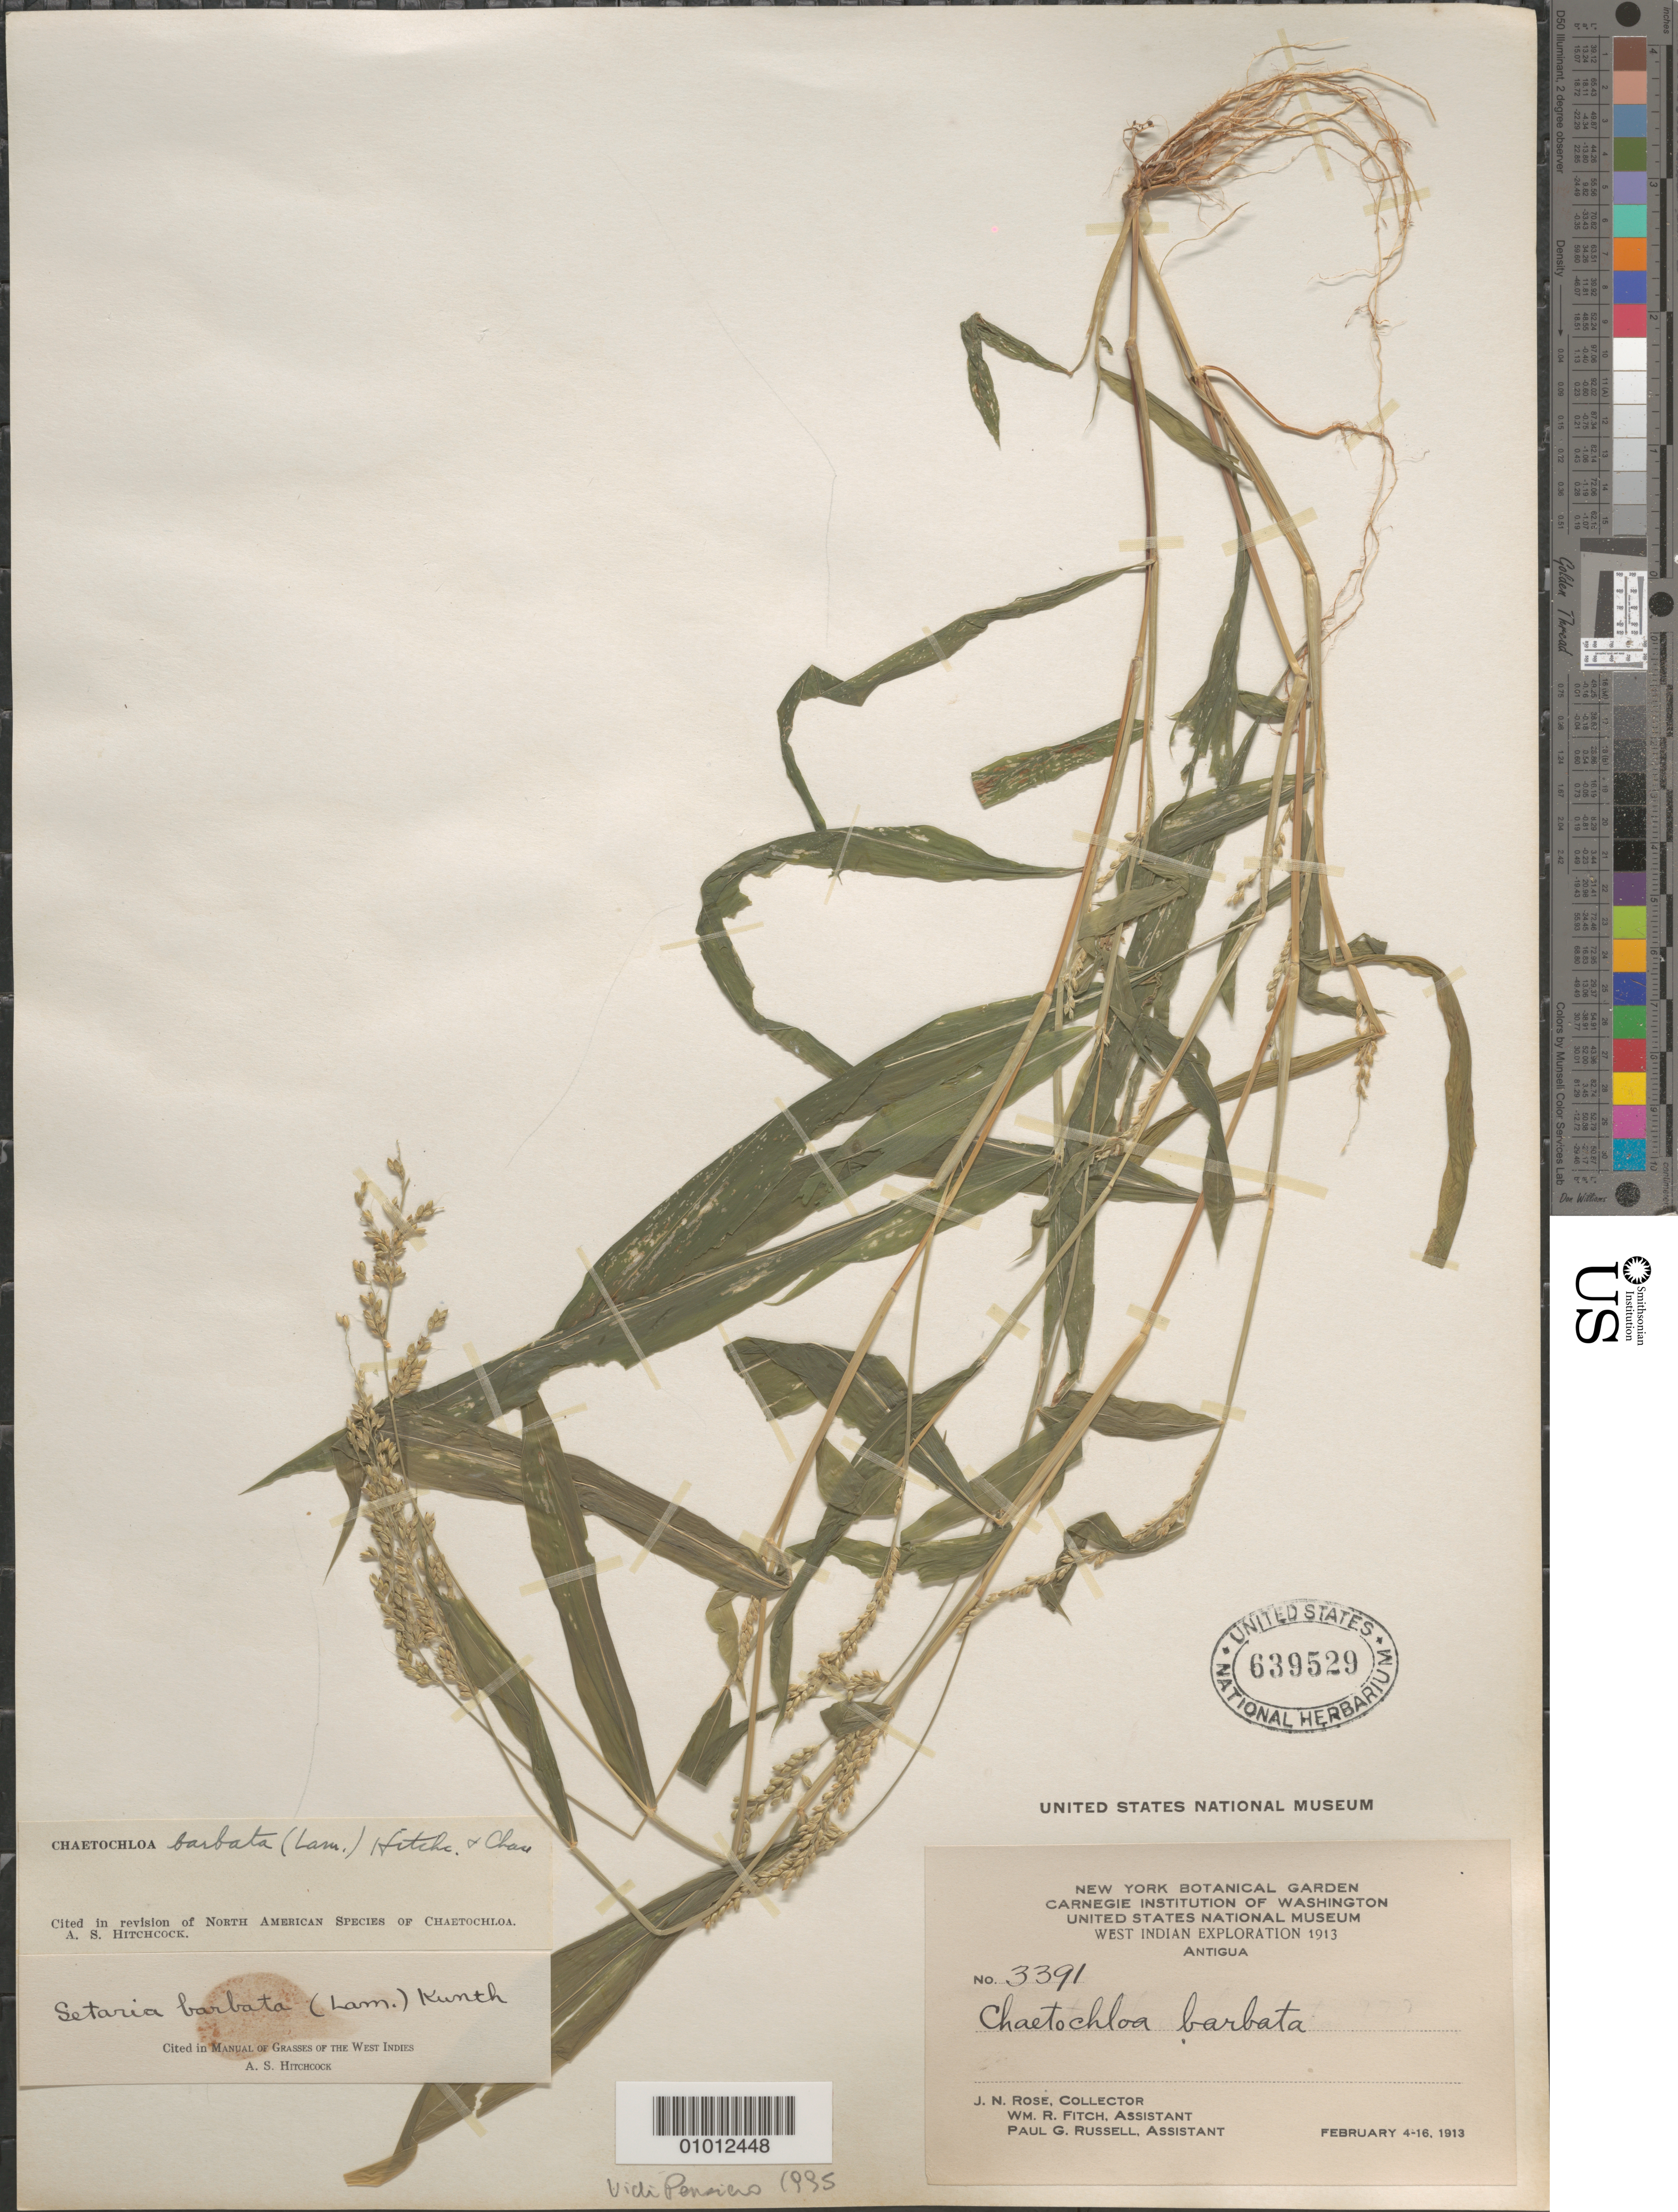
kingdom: Plantae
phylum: Tracheophyta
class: Liliopsida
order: Poales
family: Poaceae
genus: Setaria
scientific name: Setaria barbata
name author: (Lam.) Kunth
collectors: J. N. Rose, W. R. Fitch & P. G. Russell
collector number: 3391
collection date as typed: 04 Feb 1913 to 16 Feb 1913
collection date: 1913-02-04/1913-02-16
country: Antigua and Barbuda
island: Antigua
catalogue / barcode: US 639529